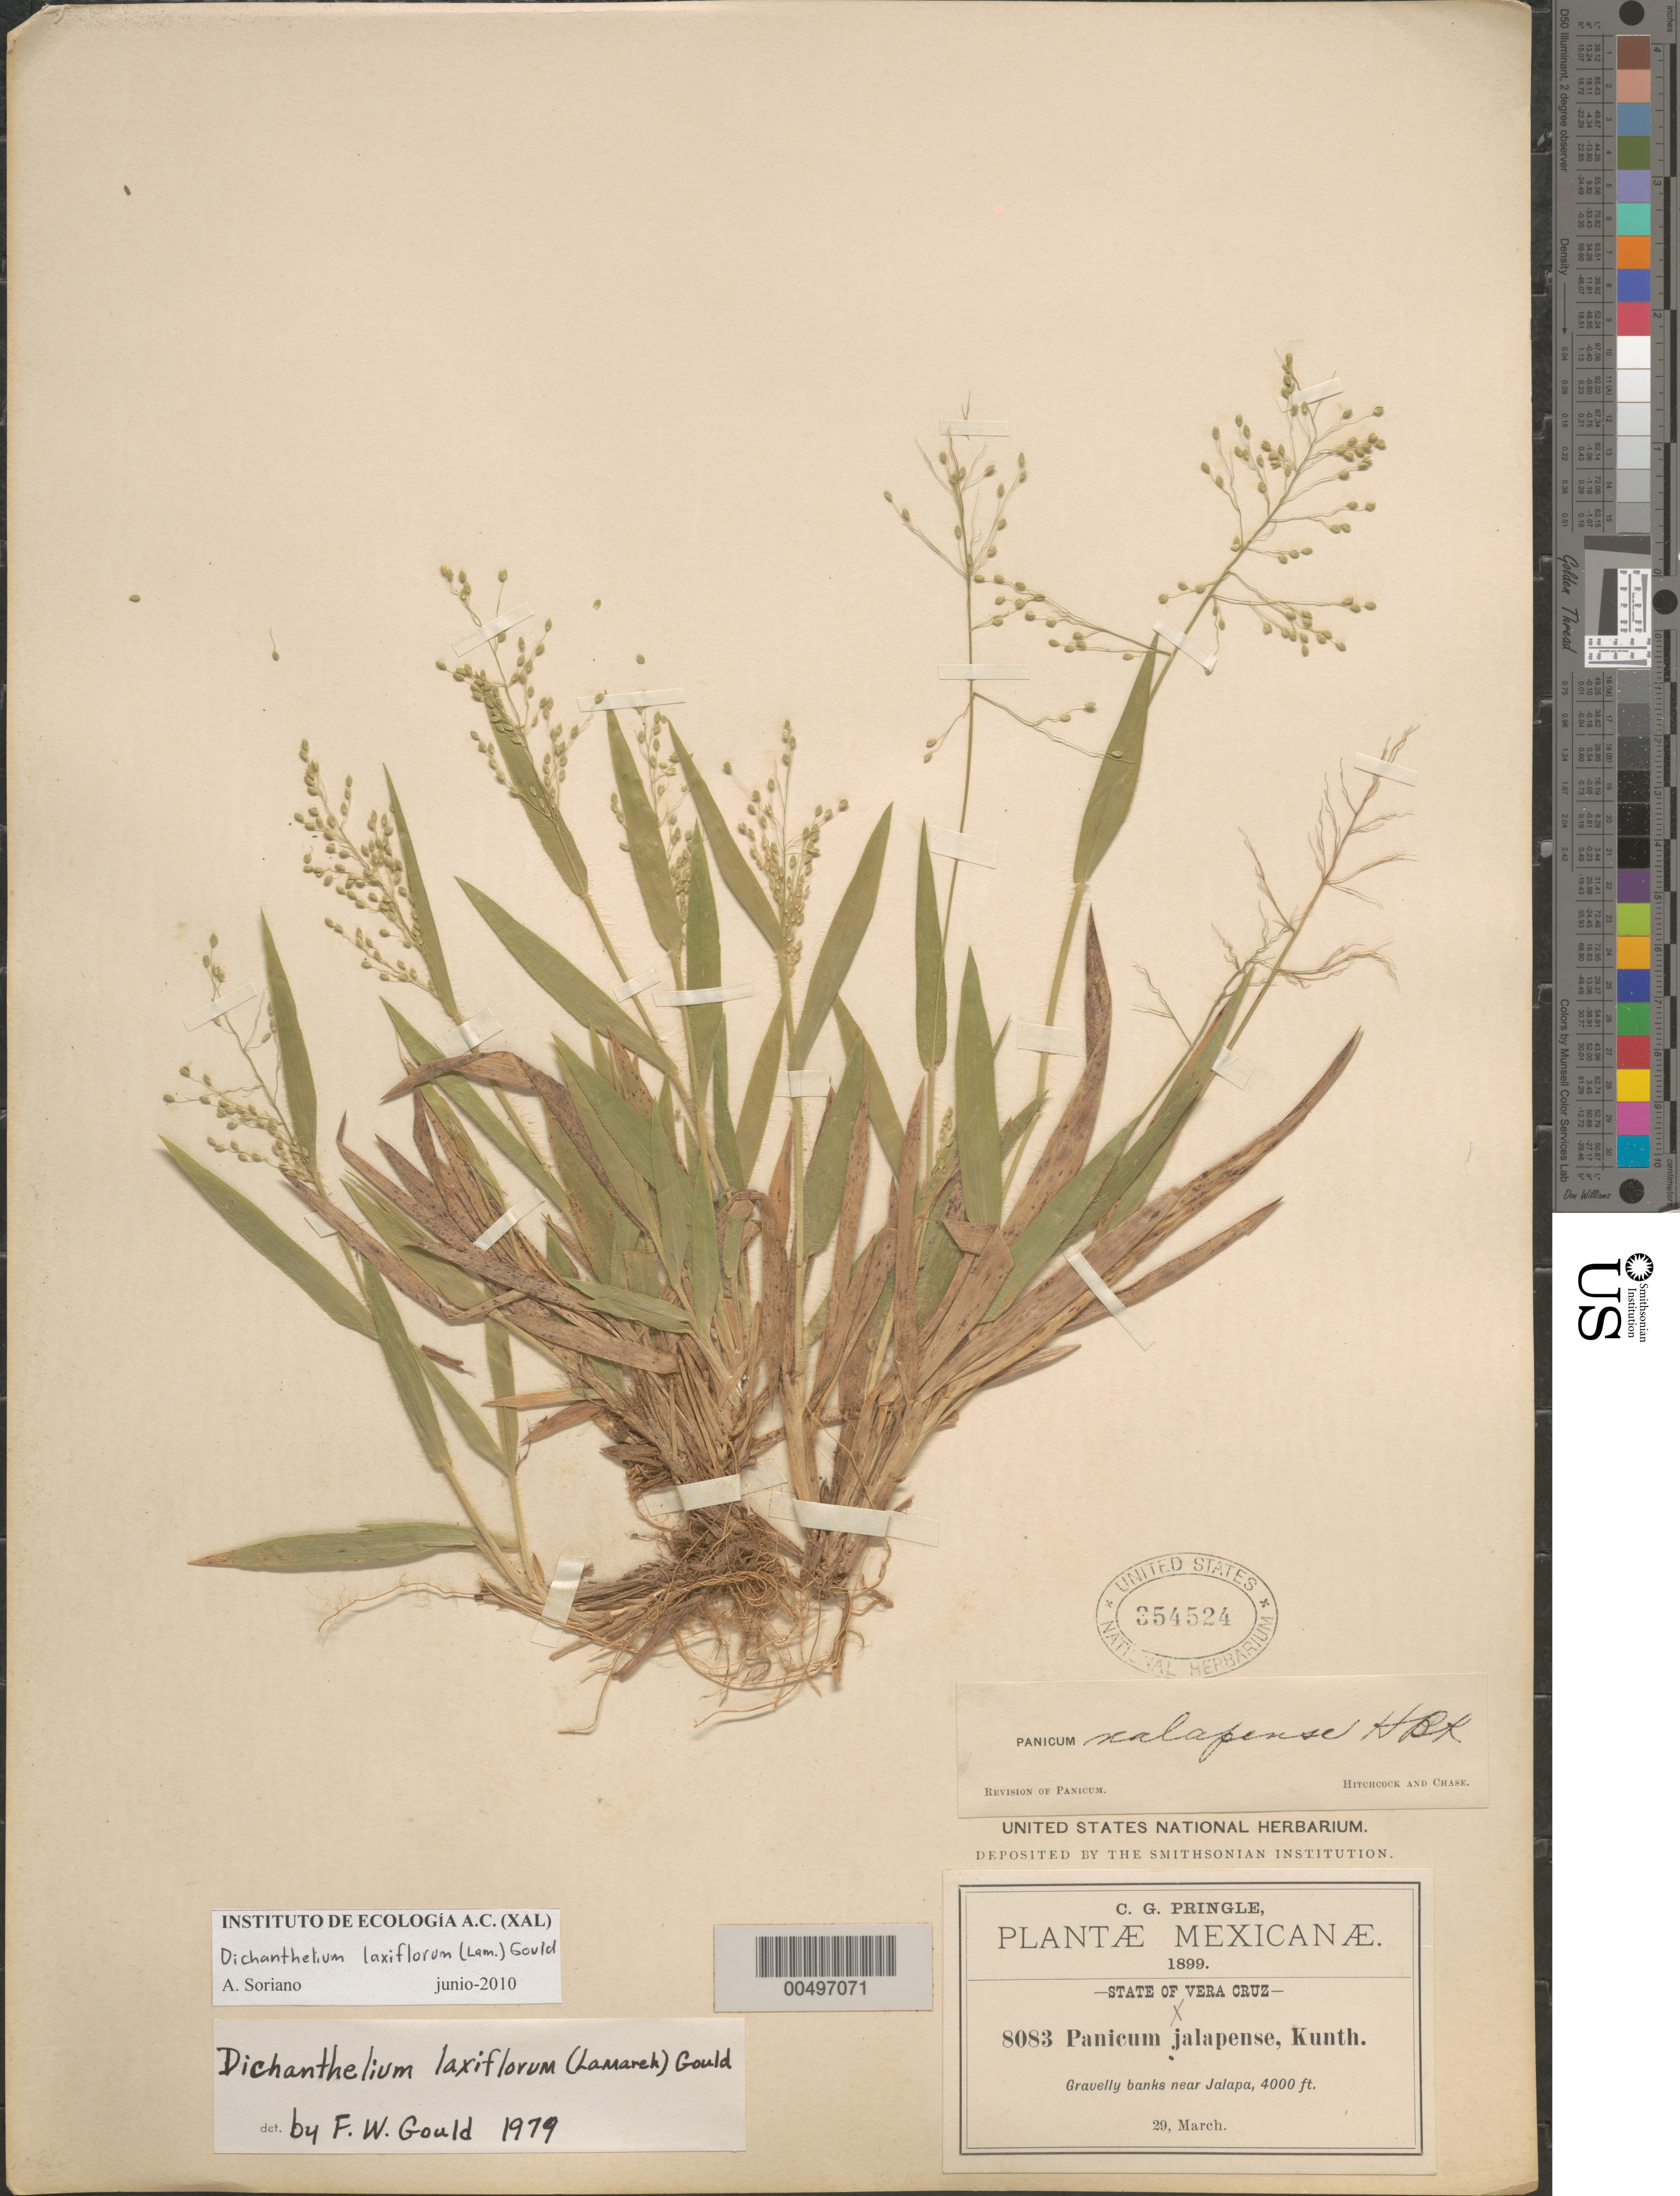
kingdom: Plantae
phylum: Tracheophyta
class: Liliopsida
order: Poales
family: Poaceae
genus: Dichanthelium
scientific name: Dichanthelium laxiflorum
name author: (Lam.) Gould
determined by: Gould, F. W.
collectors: C. G. Pringle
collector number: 8083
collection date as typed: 29 Mar 1899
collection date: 1899-03-29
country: Mexico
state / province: Veracruz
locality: Near Jalapa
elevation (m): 1219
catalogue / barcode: US 354524